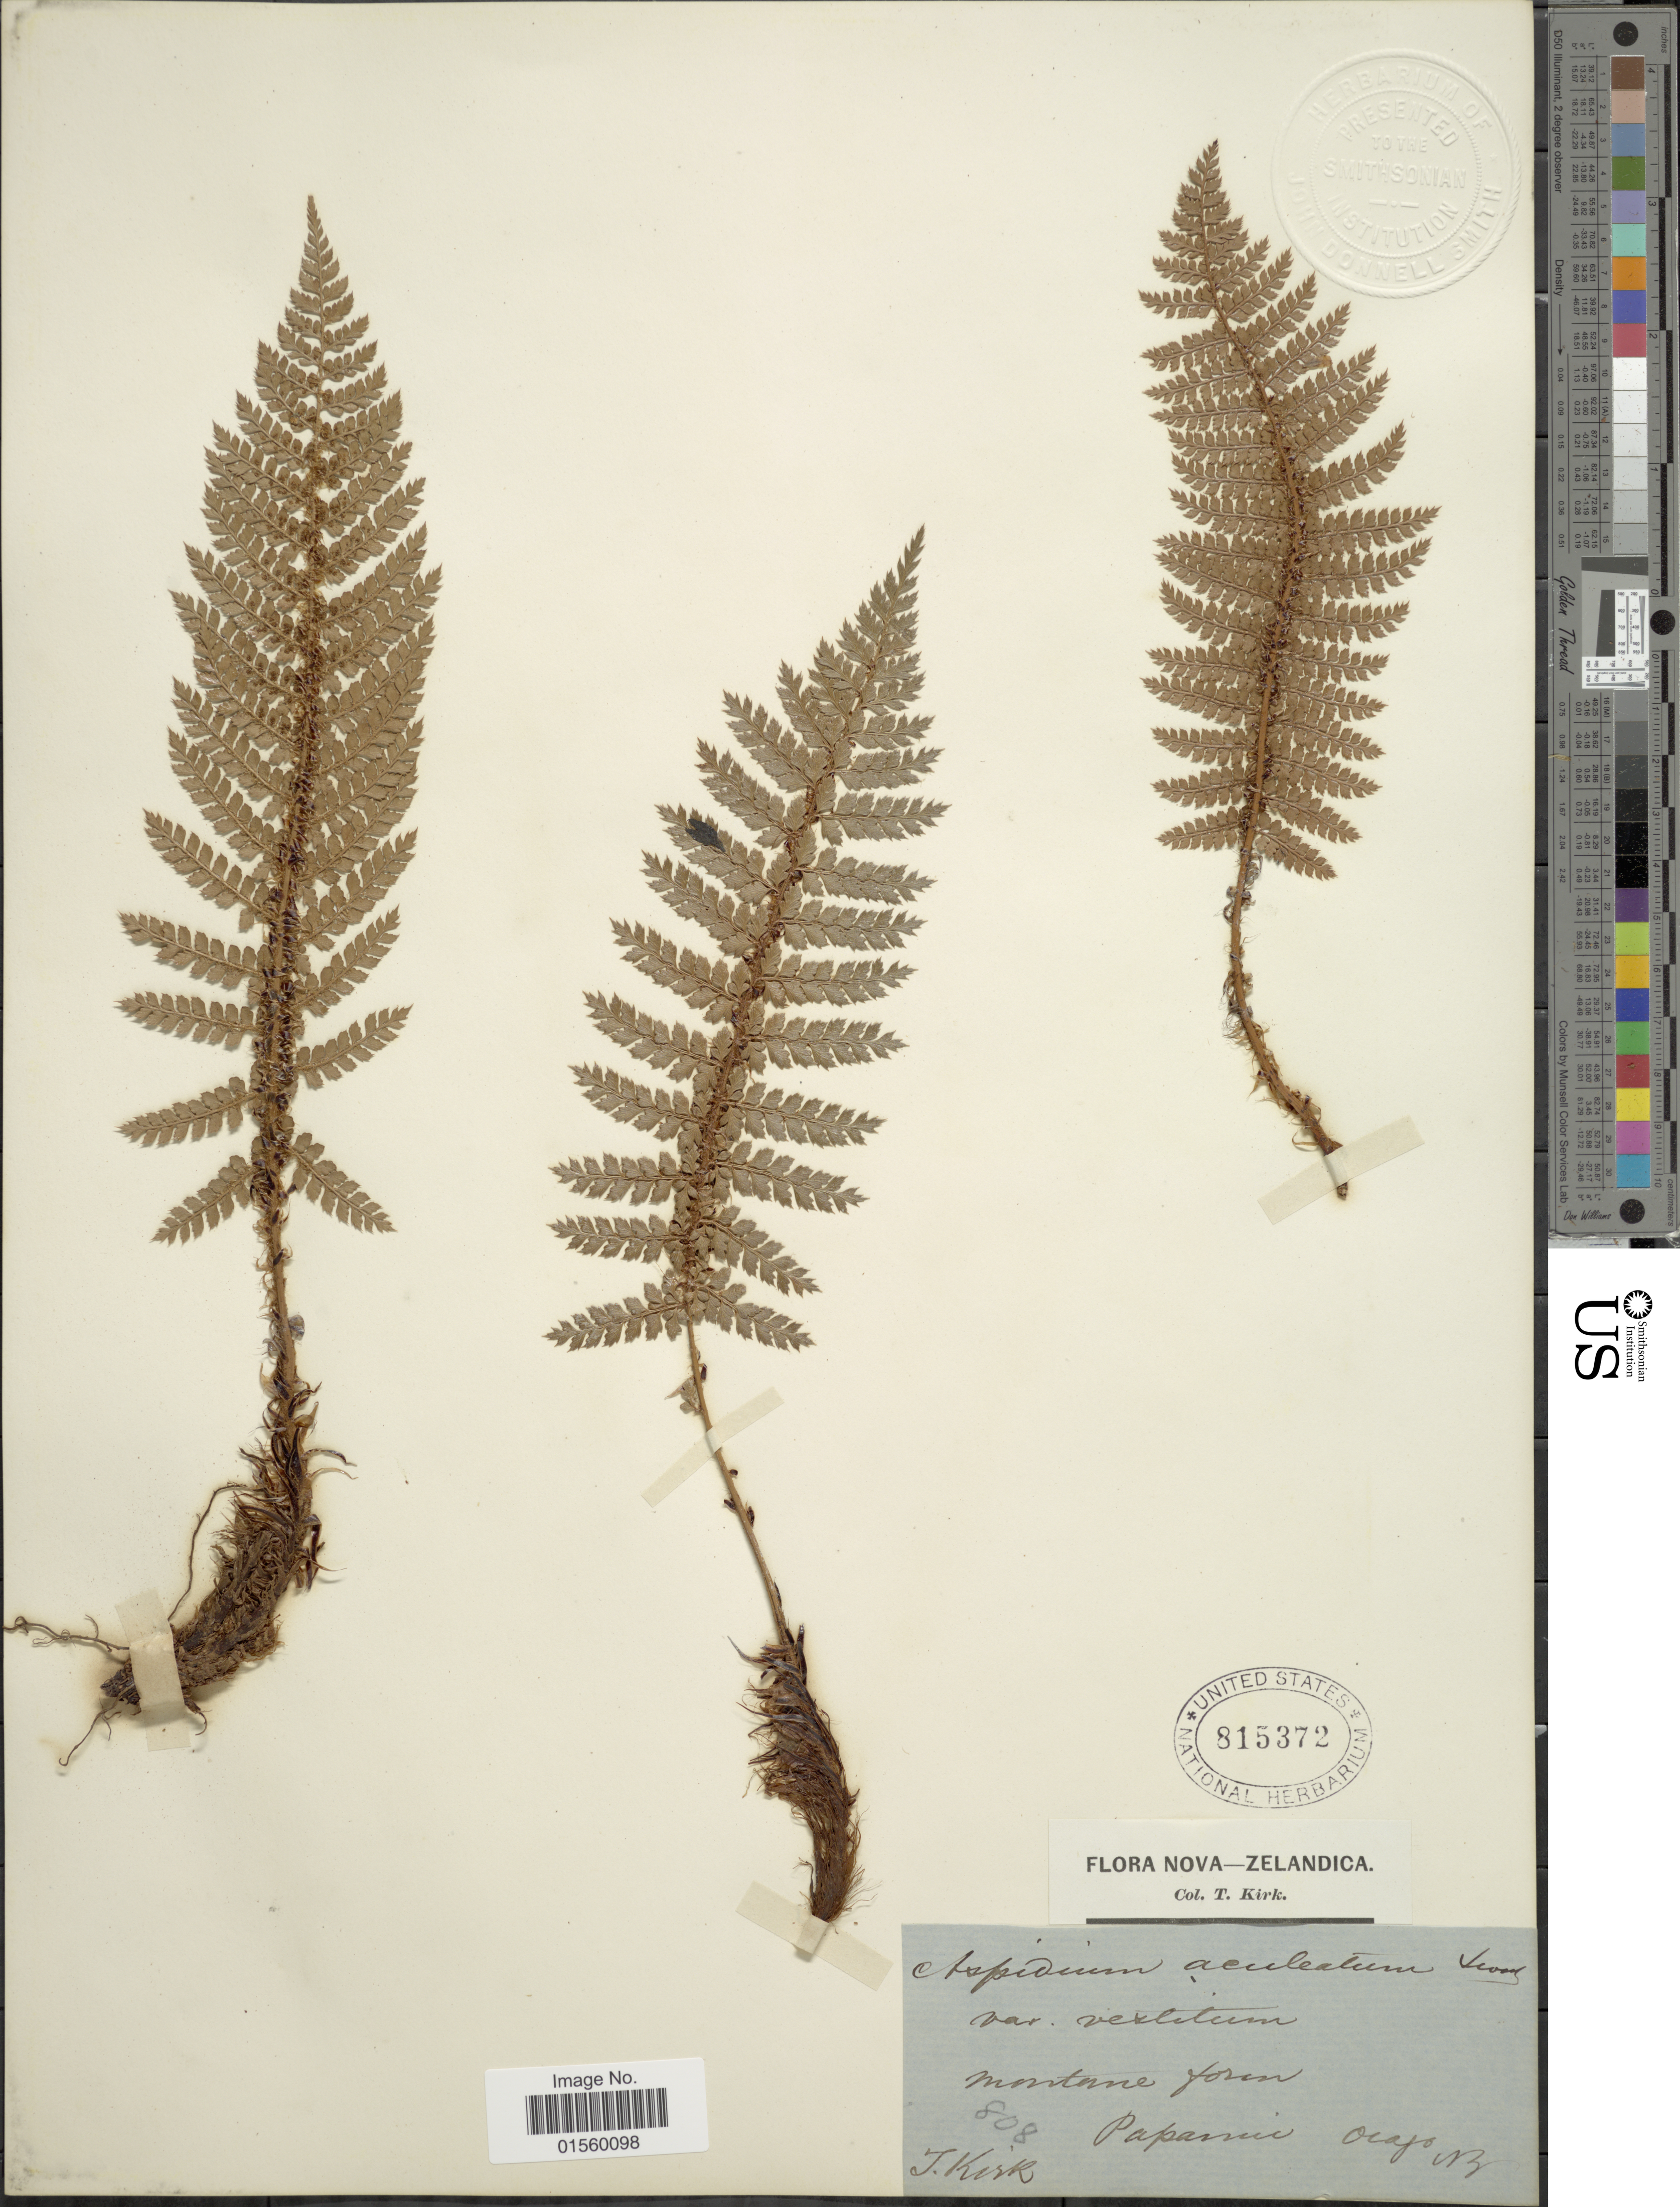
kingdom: Plantae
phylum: Tracheophyta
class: Polypodiopsida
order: Polypodiales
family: Dryopteridaceae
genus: Polystichum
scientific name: Polystichum vestitum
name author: (Sw.) C. Presl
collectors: T. Kirk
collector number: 808?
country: New Zealand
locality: Nova-Zelandica, Papanui Ocajo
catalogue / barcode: US 815372